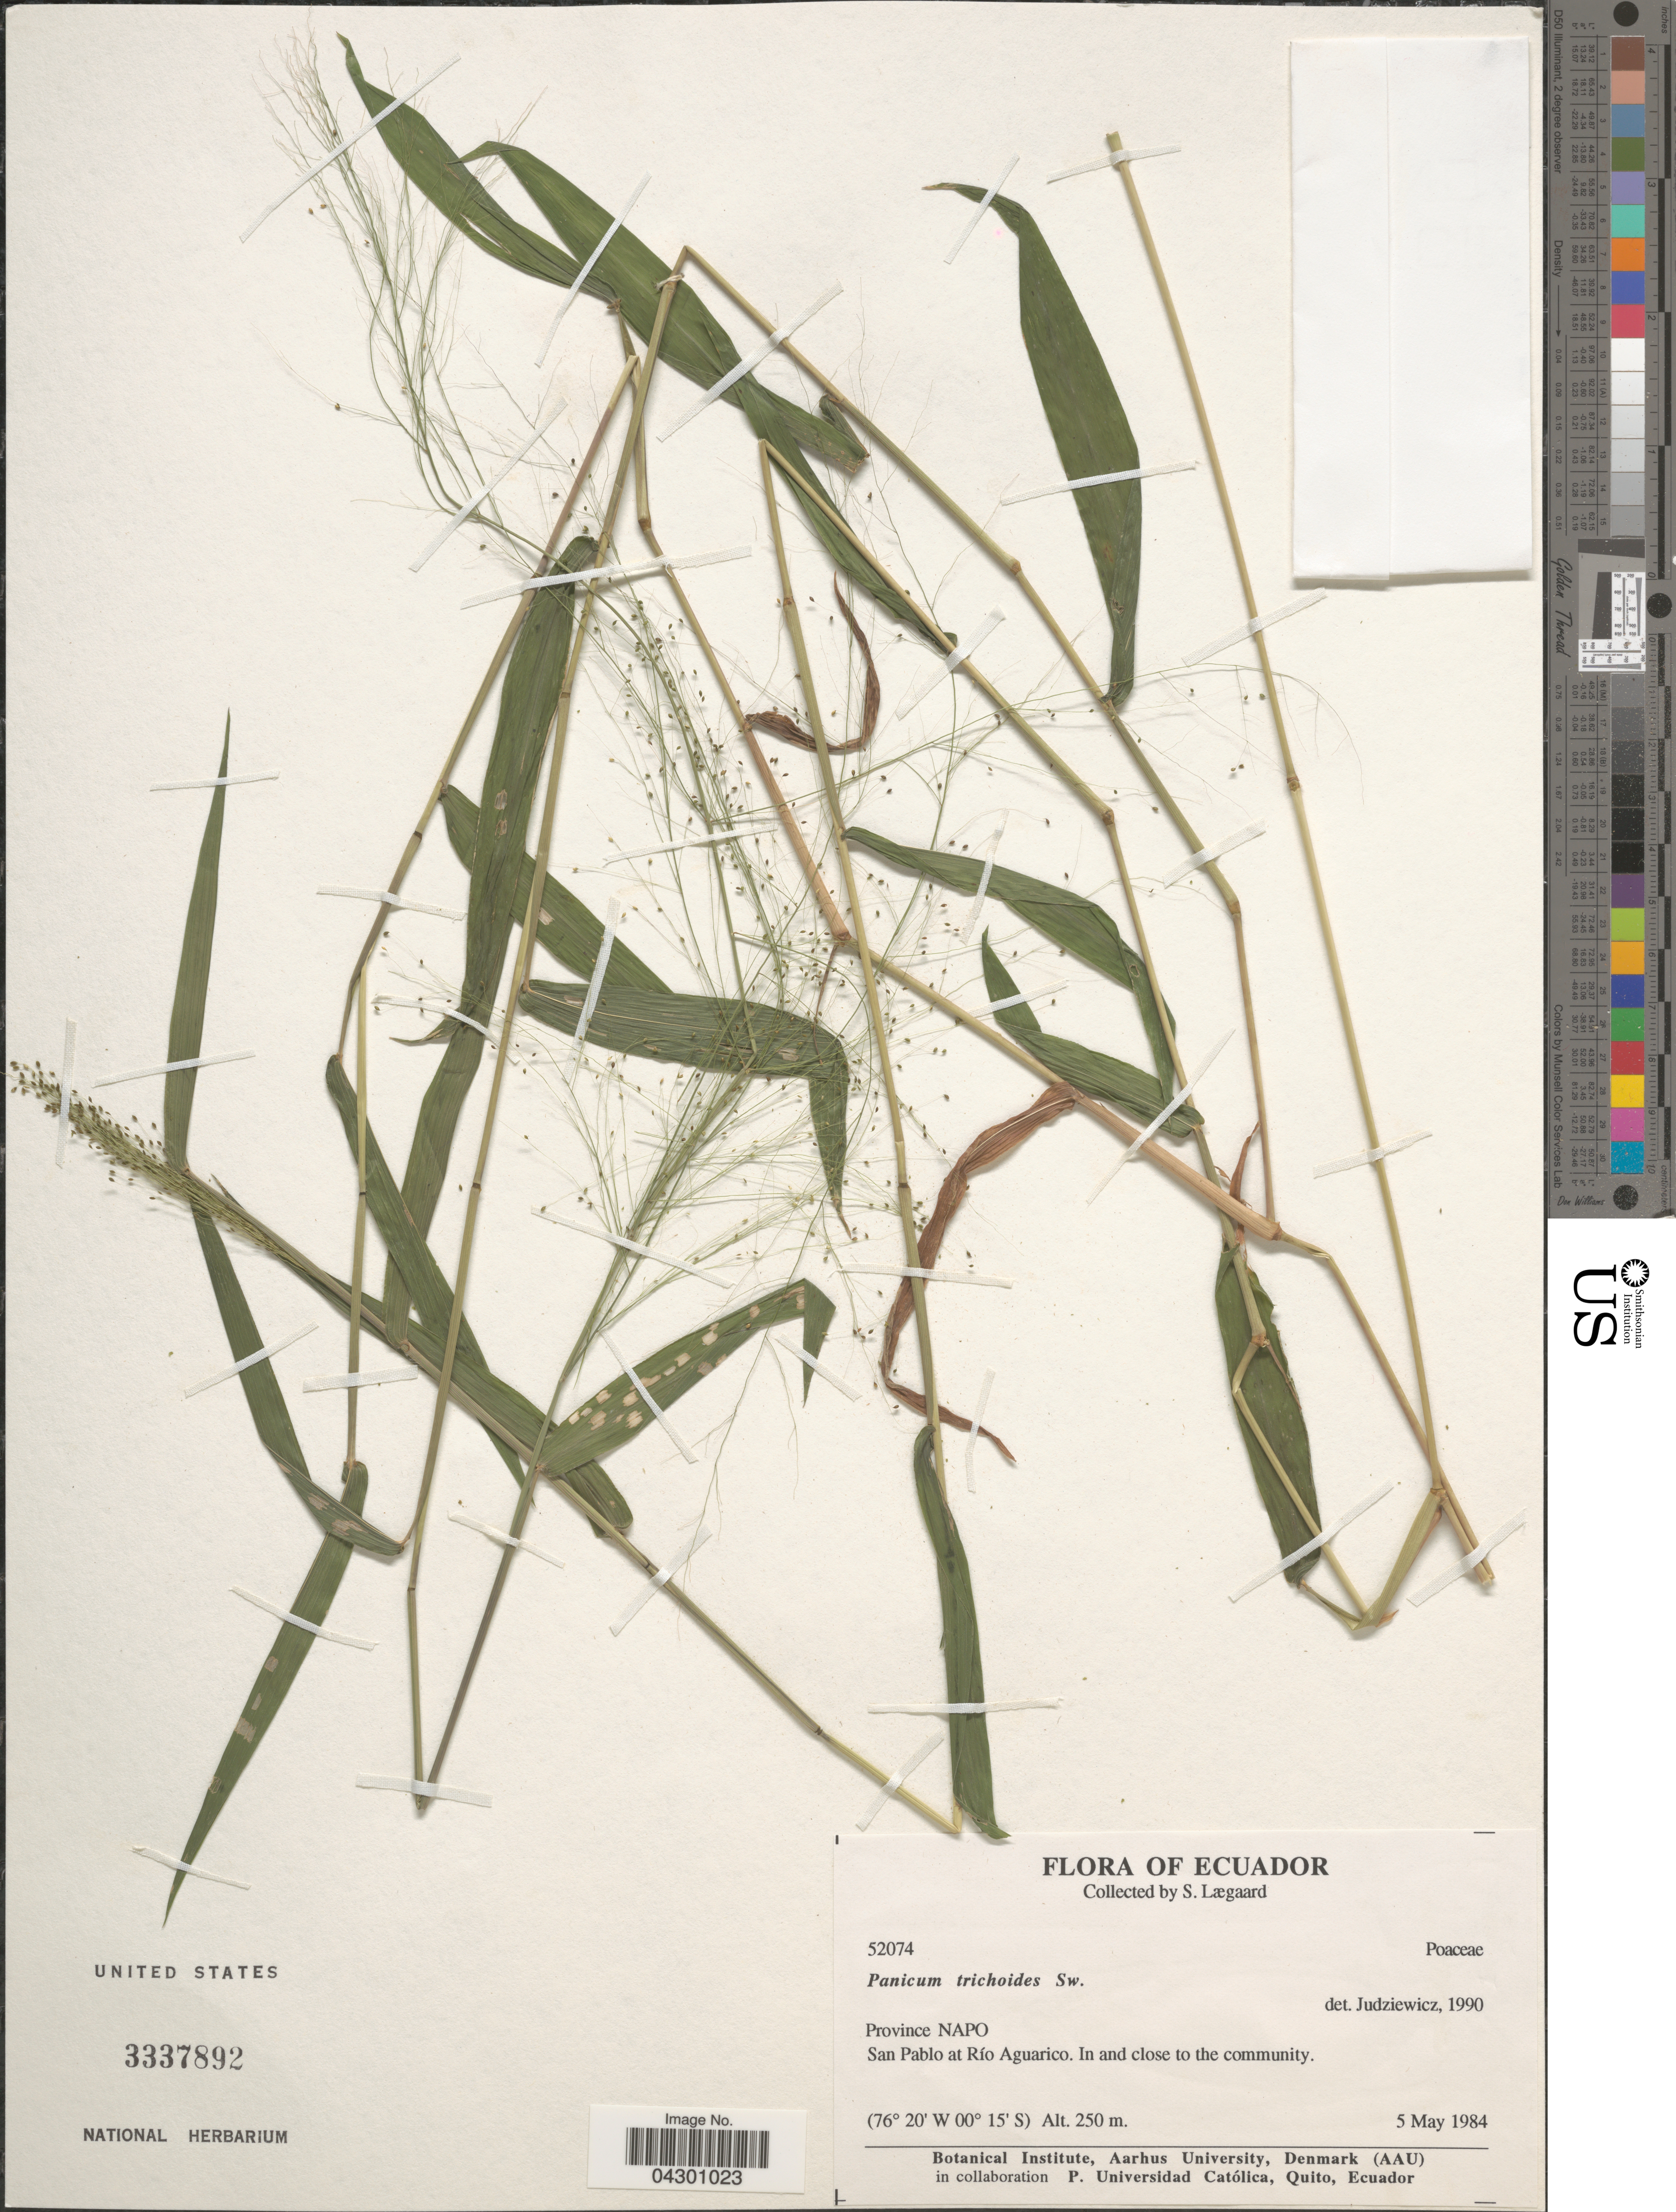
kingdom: Plantae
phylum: Tracheophyta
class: Liliopsida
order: Poales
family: Poaceae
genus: Panicum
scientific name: Panicum trichoides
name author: Sw.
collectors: S. Lægaard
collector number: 52074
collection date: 1984-05-05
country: Ecuador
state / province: Napo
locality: San Pablo at Río Aguarico. In and close to the community.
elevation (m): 250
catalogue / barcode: US 3337892